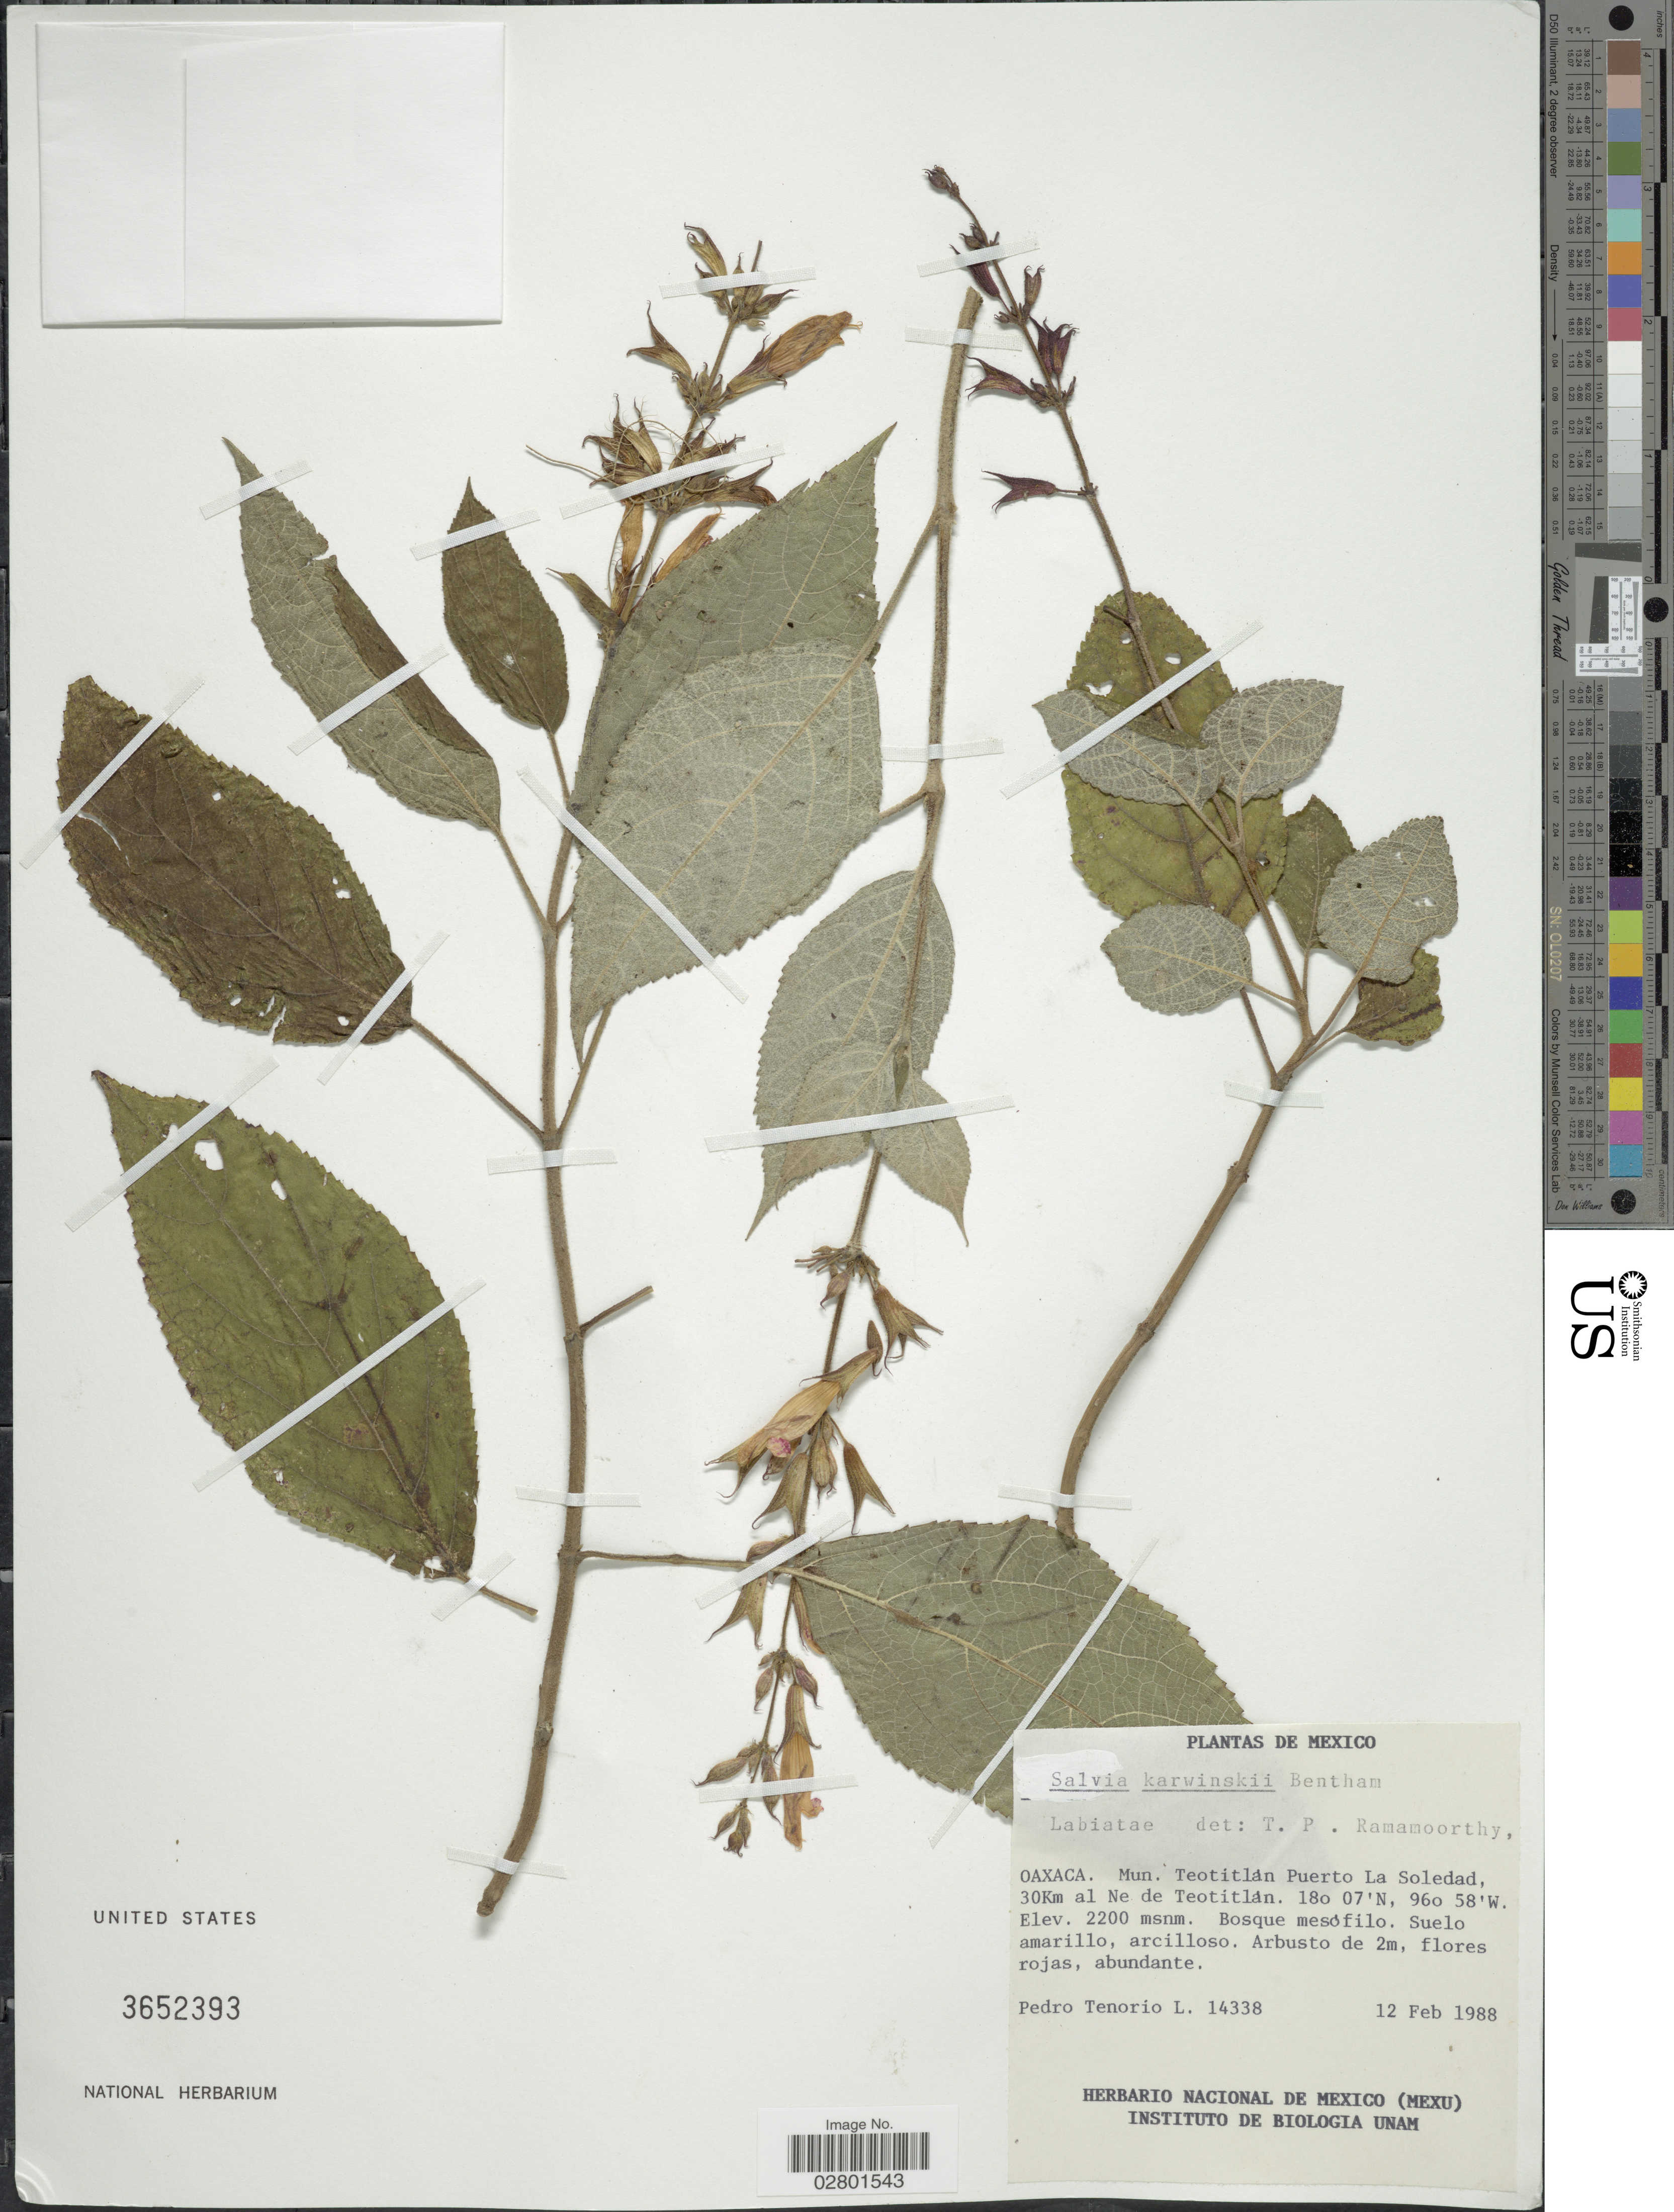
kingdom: Plantae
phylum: Tracheophyta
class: Magnoliopsida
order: Lamiales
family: Lamiaceae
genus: Salvia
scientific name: Salvia karwinskii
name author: Benth.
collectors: P. Tenorio L.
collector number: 14338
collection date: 1988-02-12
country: Mexico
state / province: Oaxaca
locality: Mun. Teotitlán Puerto La Soledad, 30Km al Ne de Teotitlan.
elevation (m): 2200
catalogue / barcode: US 3652393